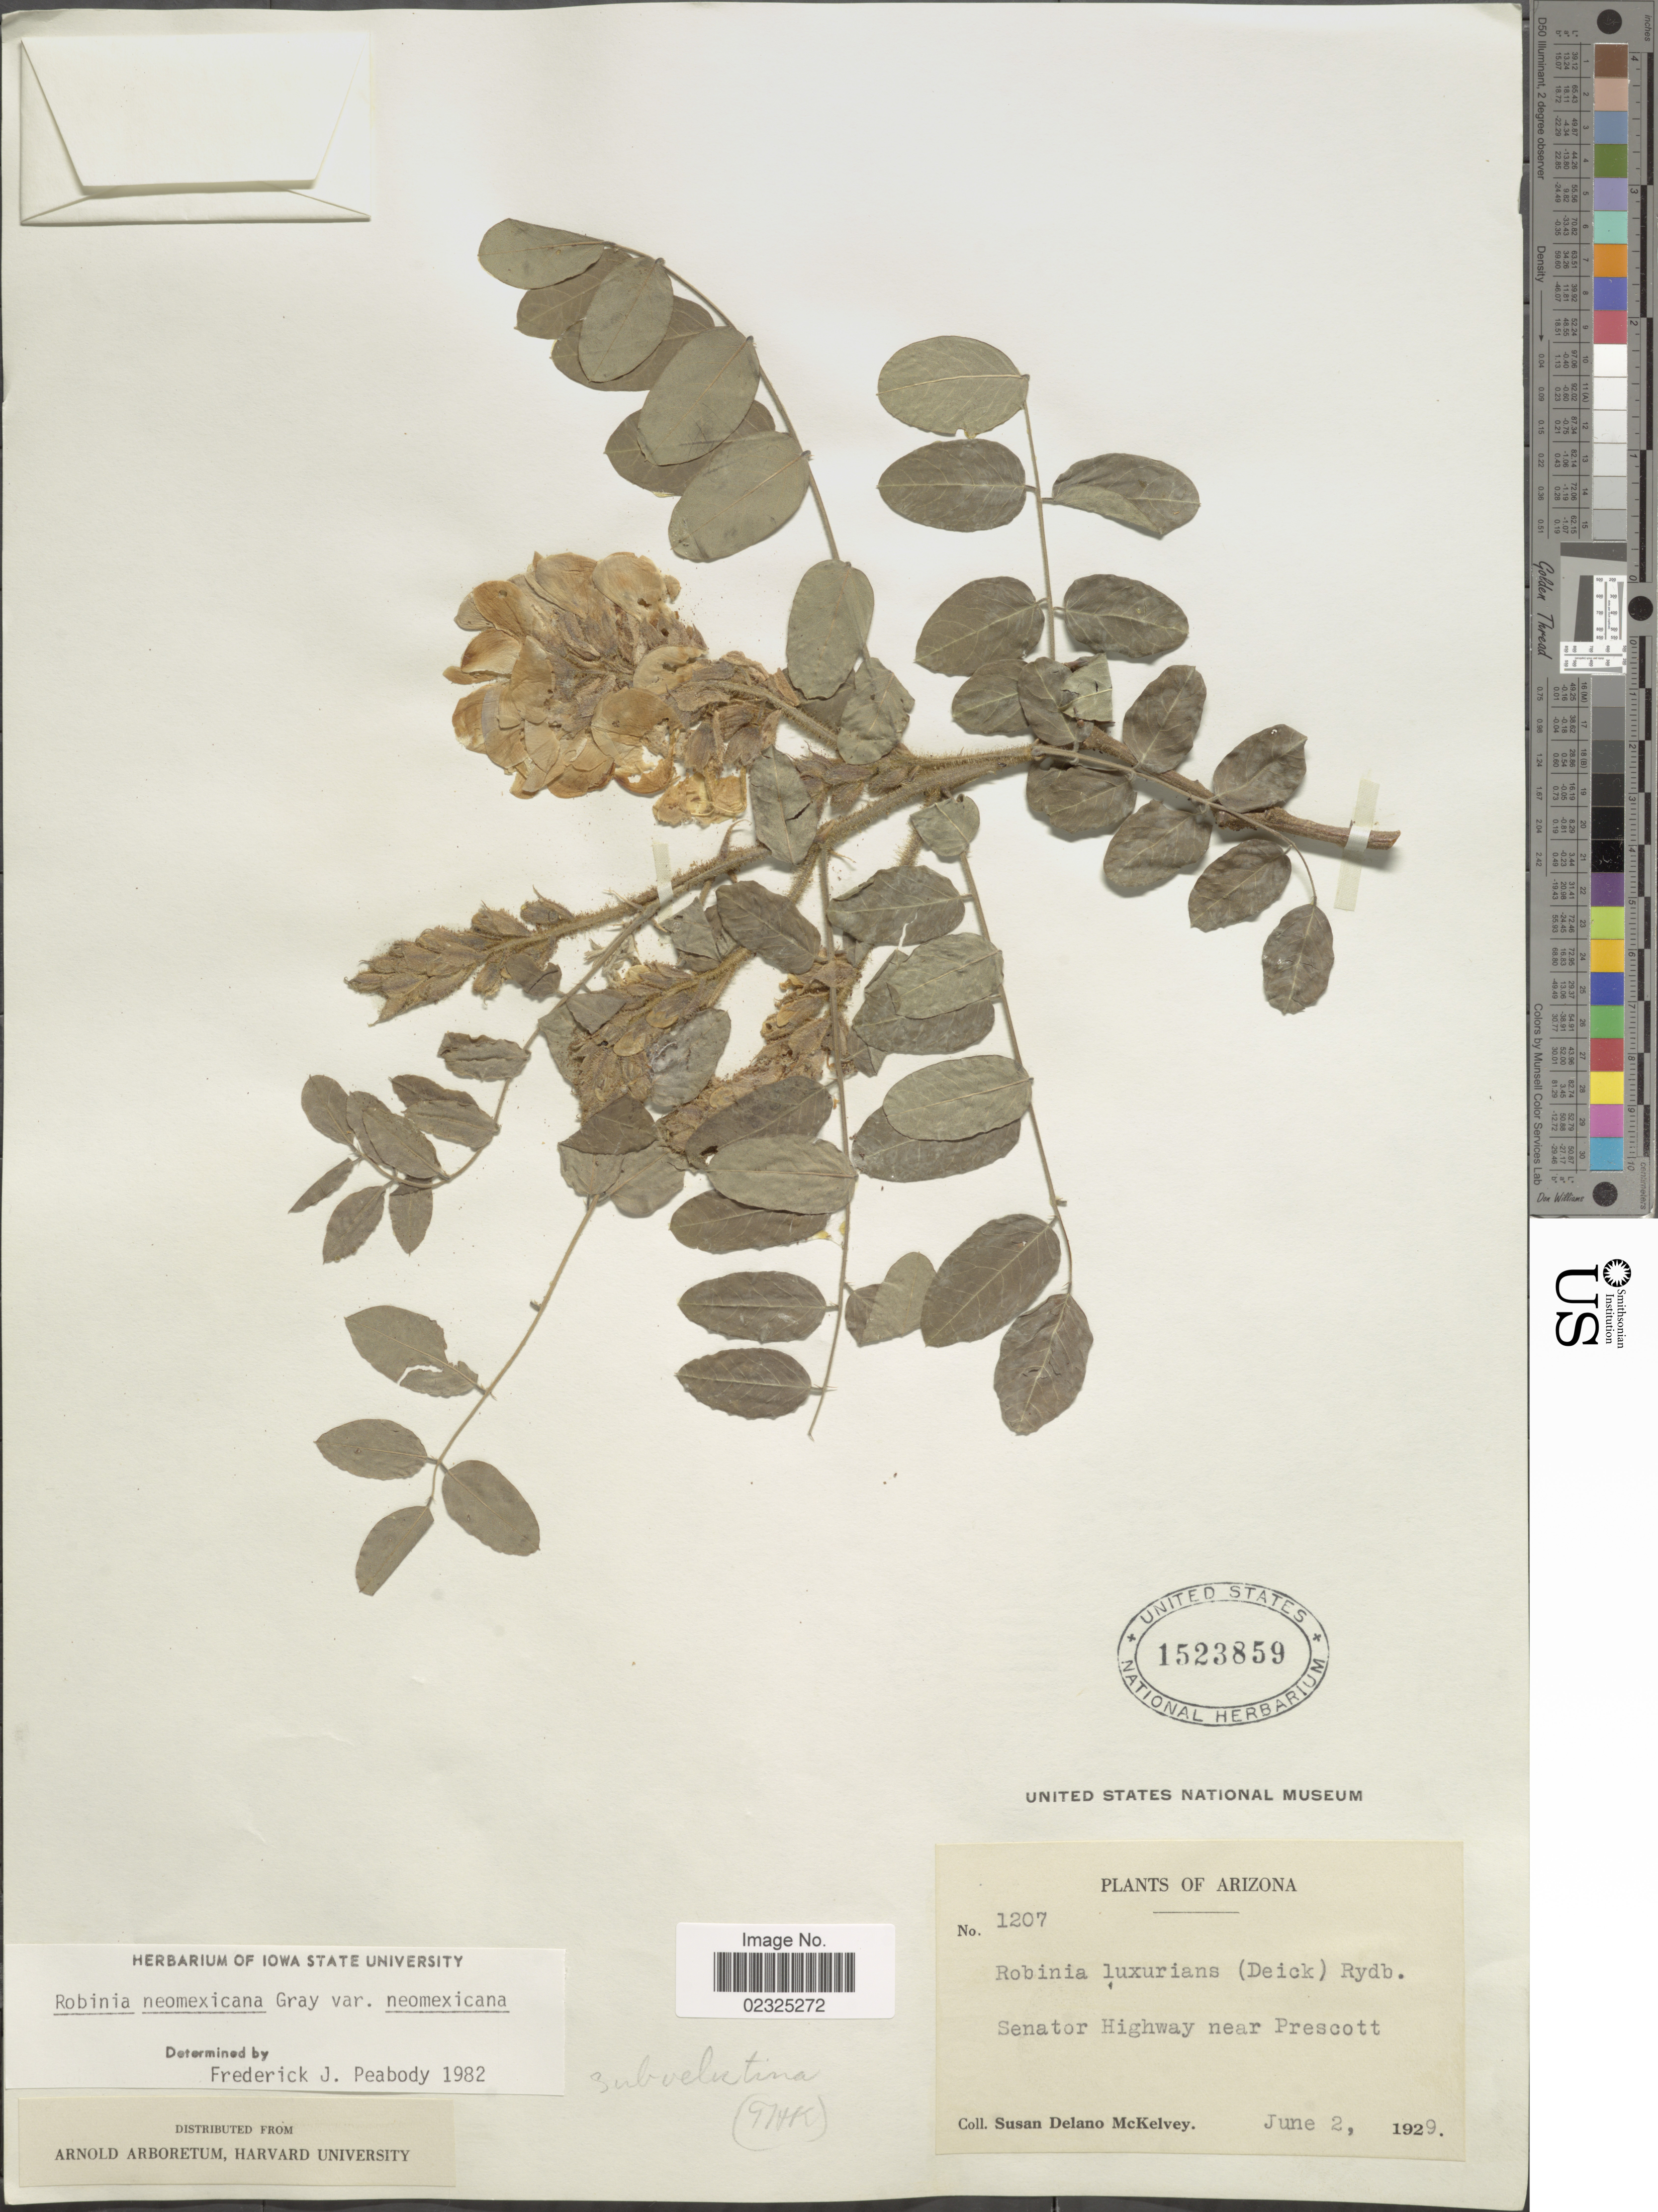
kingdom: Plantae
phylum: Tracheophyta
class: Magnoliopsida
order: Fabales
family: Fabaceae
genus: Robinia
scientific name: Robinia luxurians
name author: (Dieck) Rydb.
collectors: S. A. McKelvey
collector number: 1207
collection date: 1929-06-02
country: United States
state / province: Arizona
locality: Senator Highway near Prescott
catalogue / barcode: US 1523859